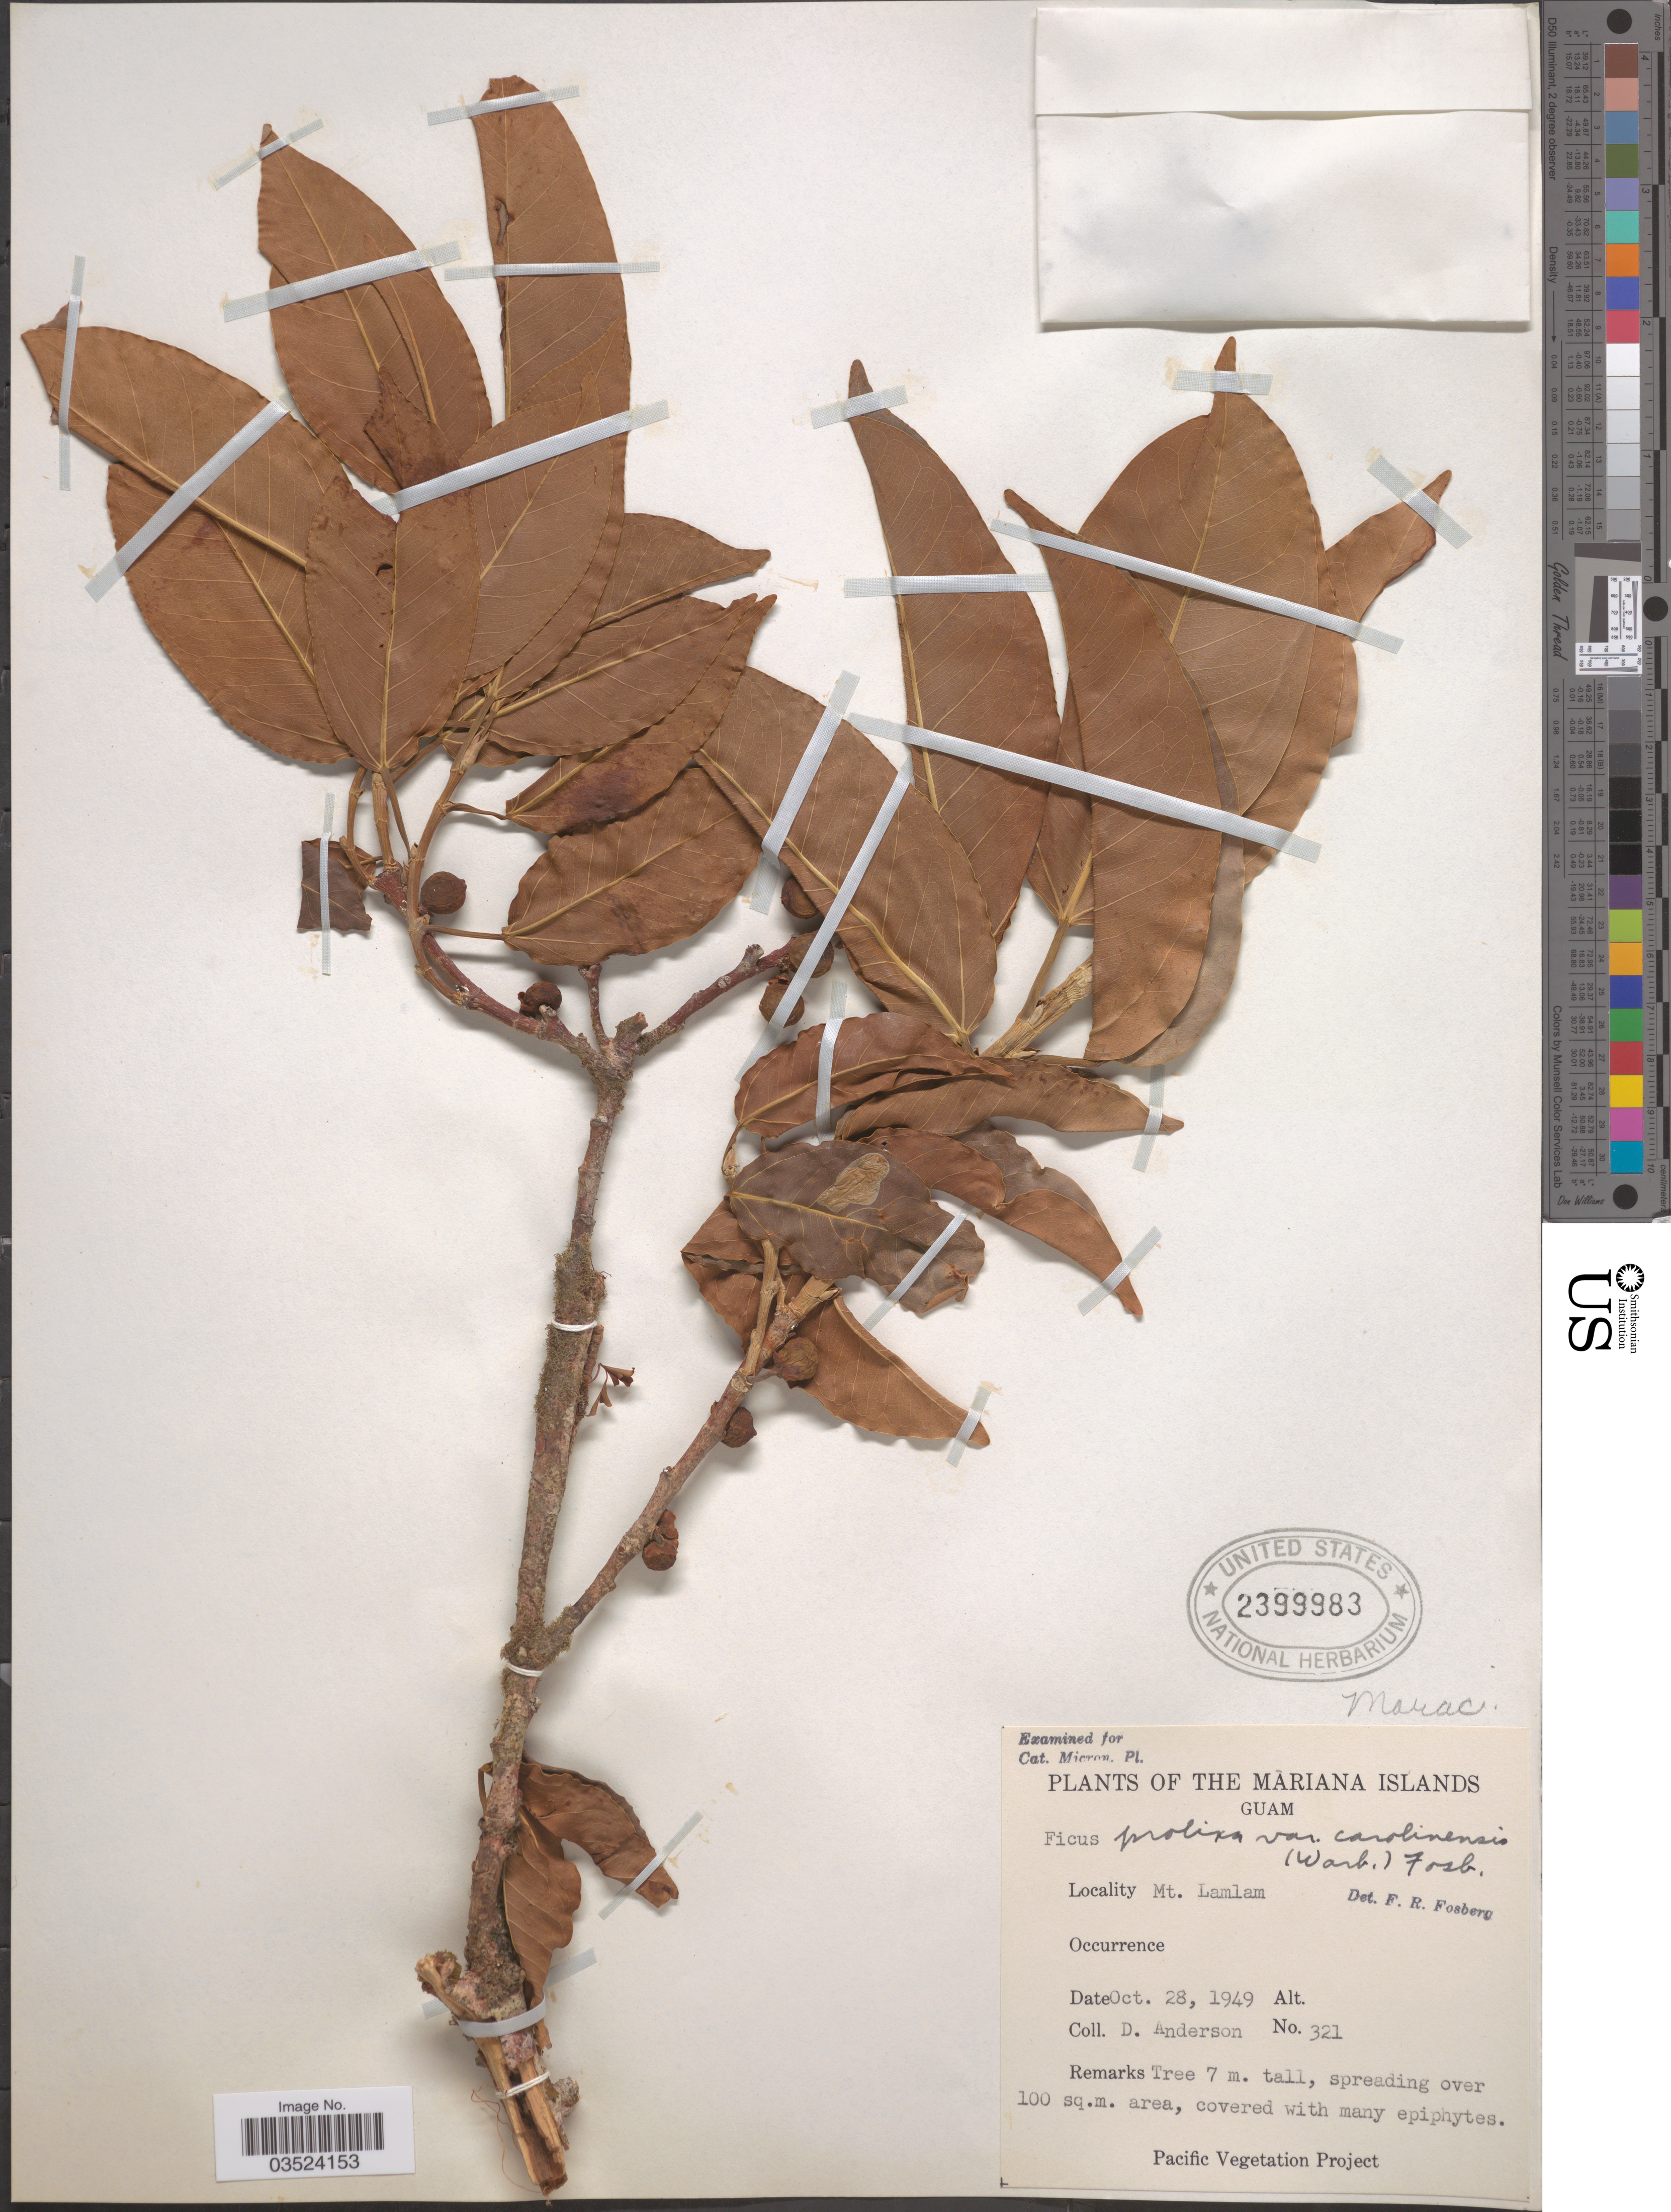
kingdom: Plantae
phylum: Tracheophyta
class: Magnoliopsida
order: Rosales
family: Moraceae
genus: Ficus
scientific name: Ficus prolixa var. carolinensis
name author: (Warb.) Fosberg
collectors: D. Anderson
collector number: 321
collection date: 1949-10-28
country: Guam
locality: The Mariana Islands. Mt. Lamlam.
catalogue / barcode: US 2399983